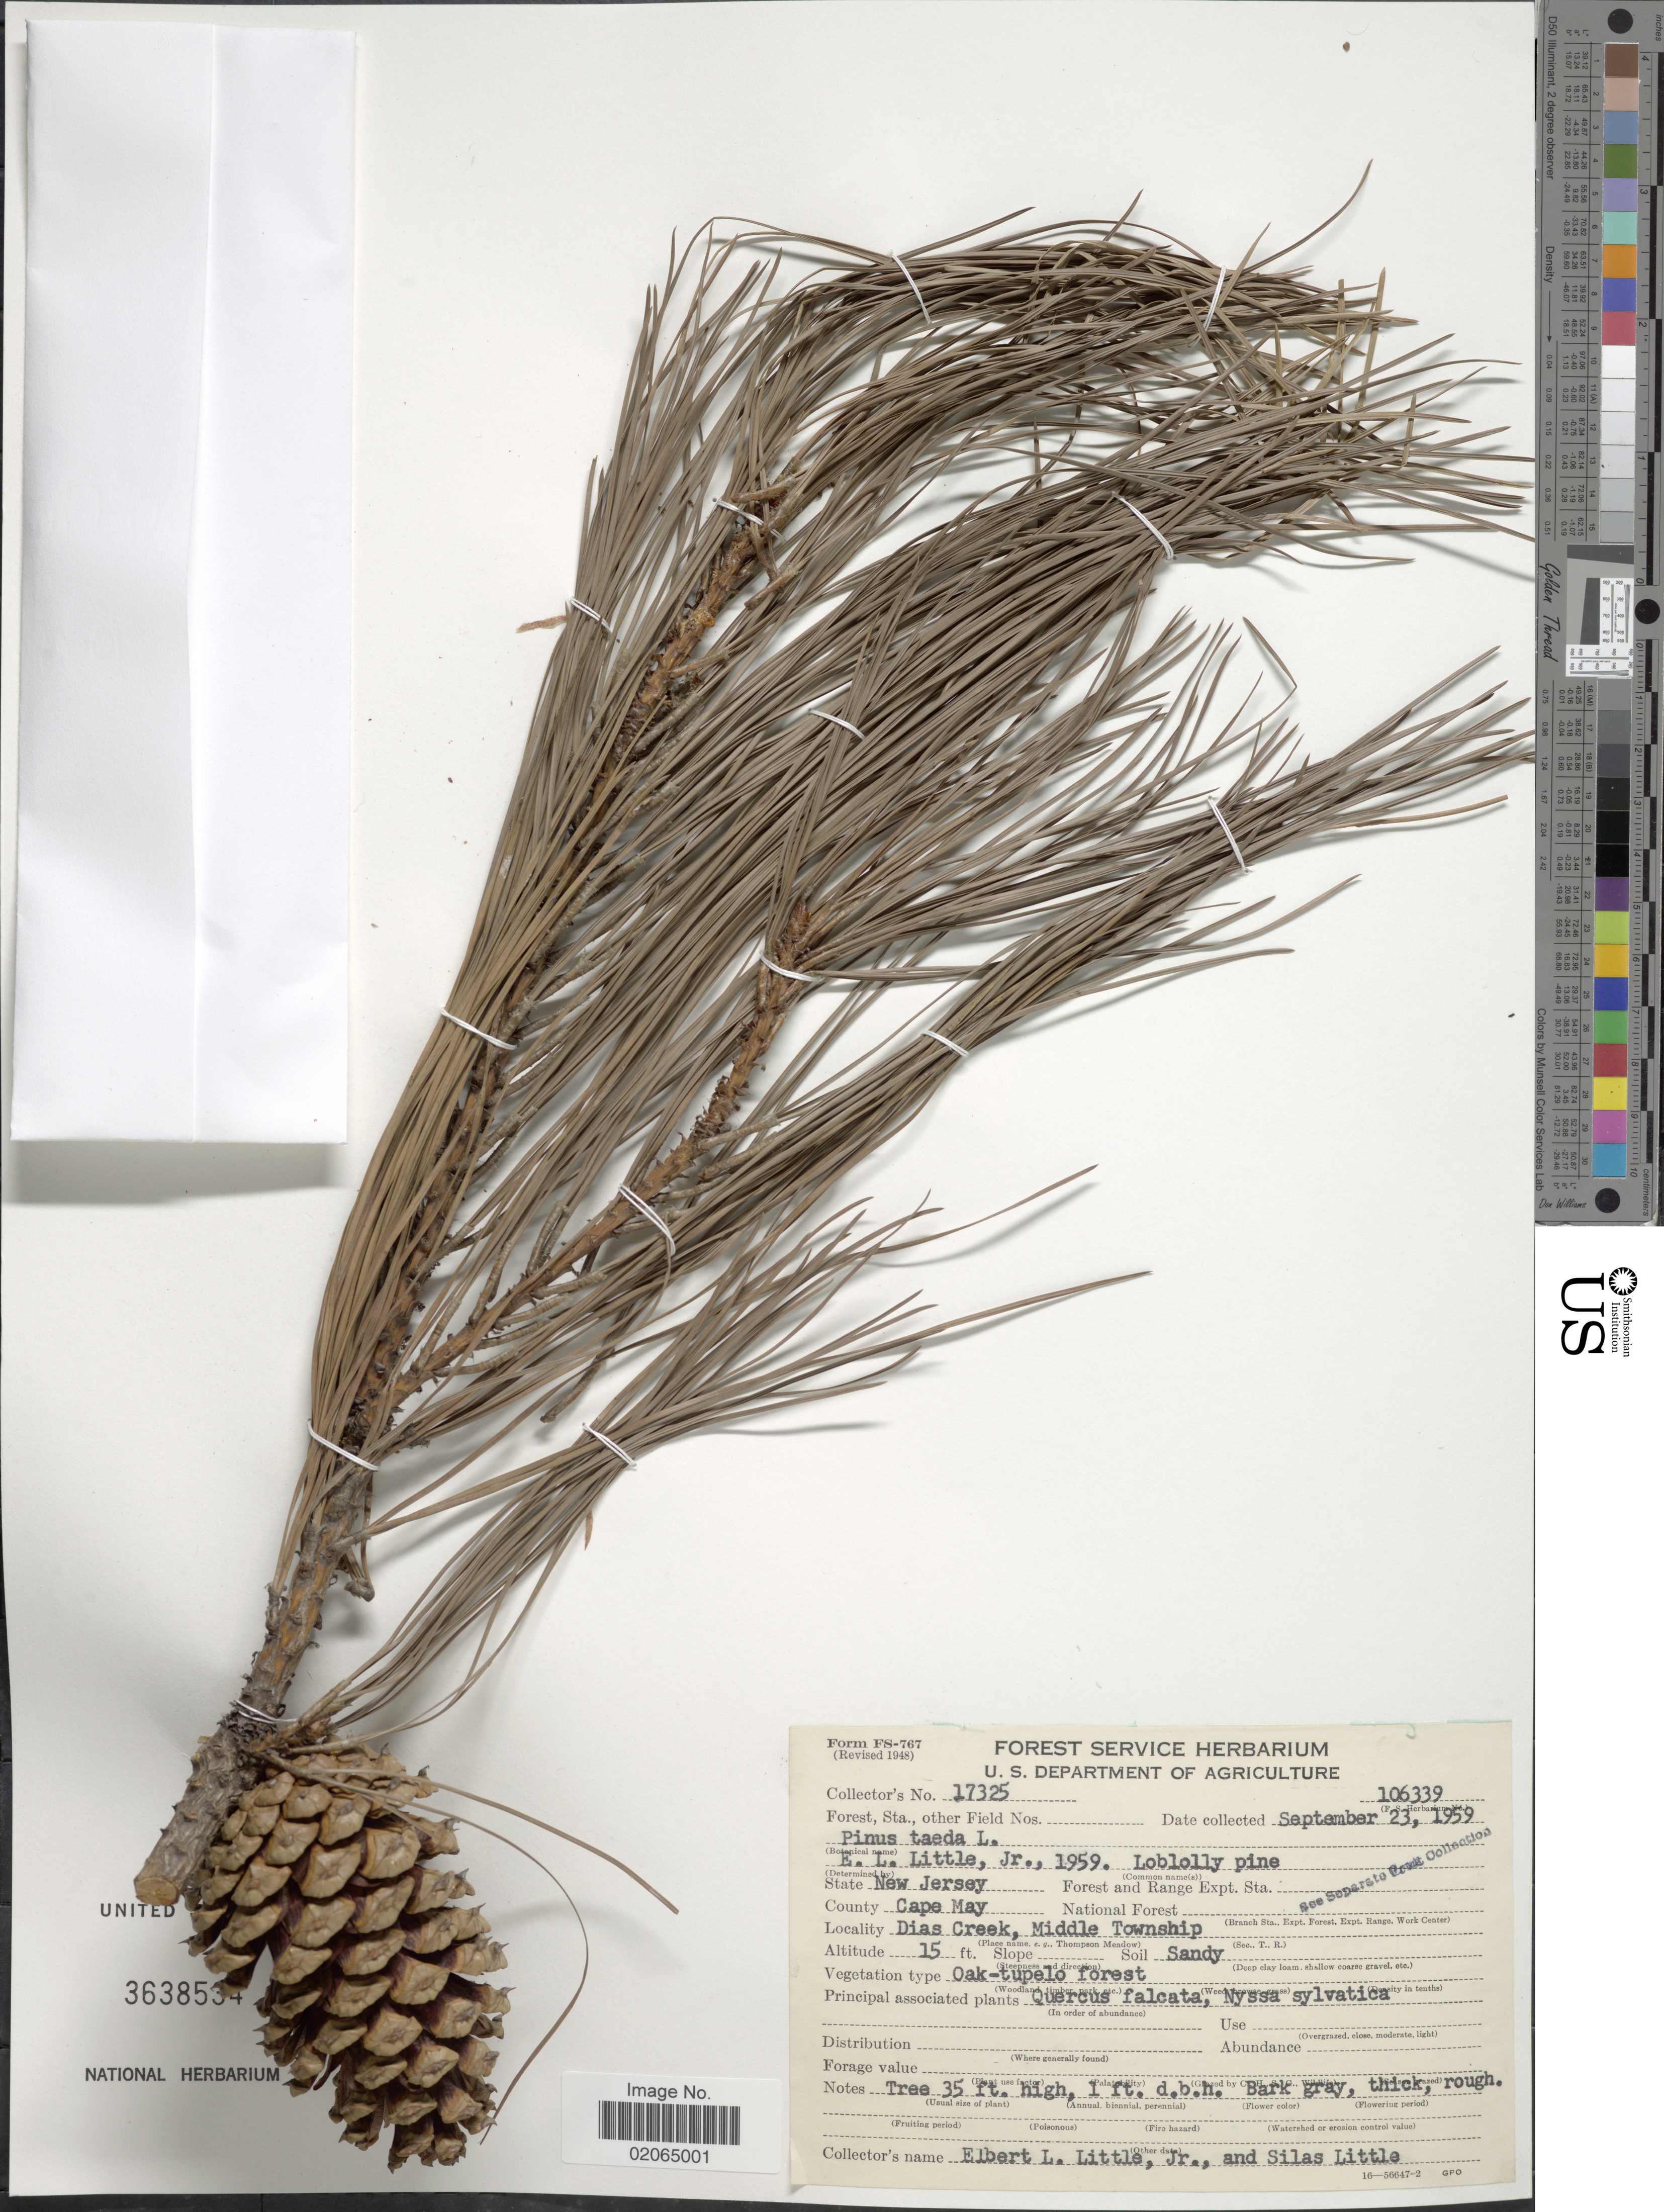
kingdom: Plantae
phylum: Tracheophyta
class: Pinopsida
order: Pinales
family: Pinaceae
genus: Pinus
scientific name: Pinus taeda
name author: L.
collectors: E. L. Little & S. Little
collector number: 17325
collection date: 1995-09-23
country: United States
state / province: New Jersey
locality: County Cape May, Dias Creek, Middle Township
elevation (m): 5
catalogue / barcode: US 3638534